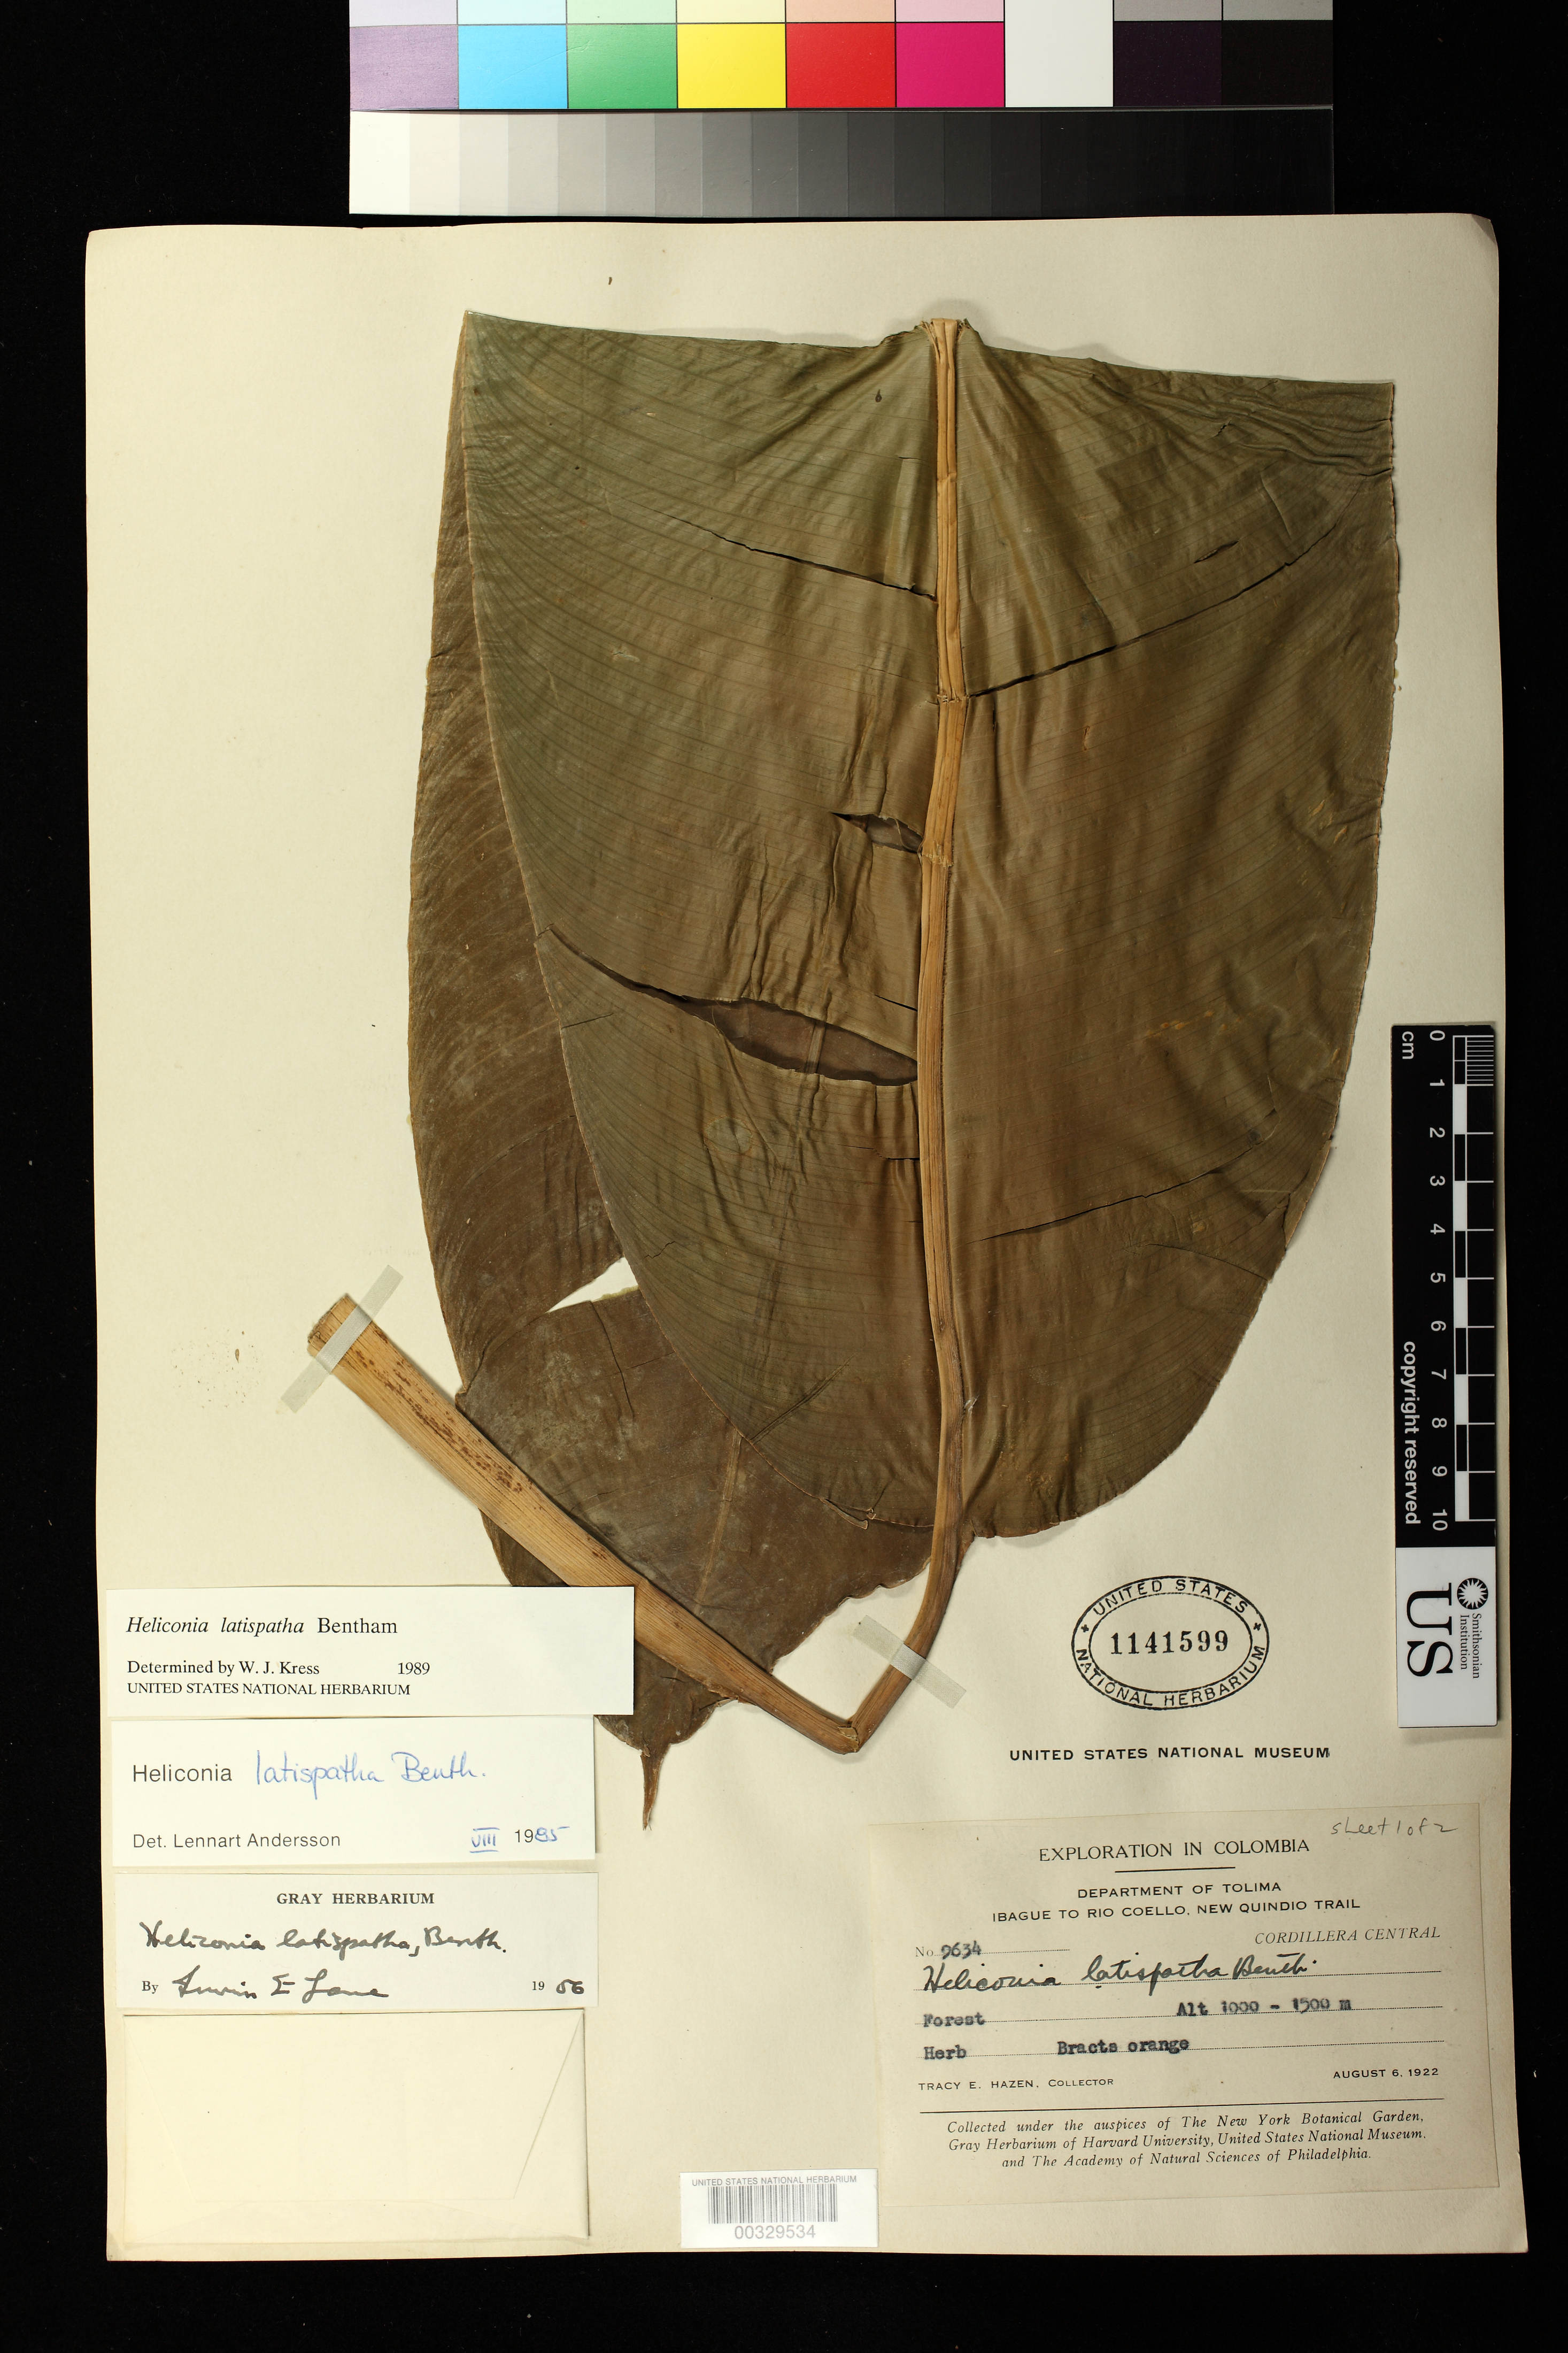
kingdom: Plantae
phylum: Tracheophyta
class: Liliopsida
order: Zingiberales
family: Heliconiaceae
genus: Heliconia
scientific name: Heliconia latispatha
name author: Benth.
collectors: T. E. Hazen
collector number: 9634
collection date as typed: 06 Aug 1922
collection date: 1922-08-06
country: Colombia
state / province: Tolima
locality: Ibague to Rio Coello, new Quindo Trail, Cordillera Central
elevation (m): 1000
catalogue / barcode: US 1141599